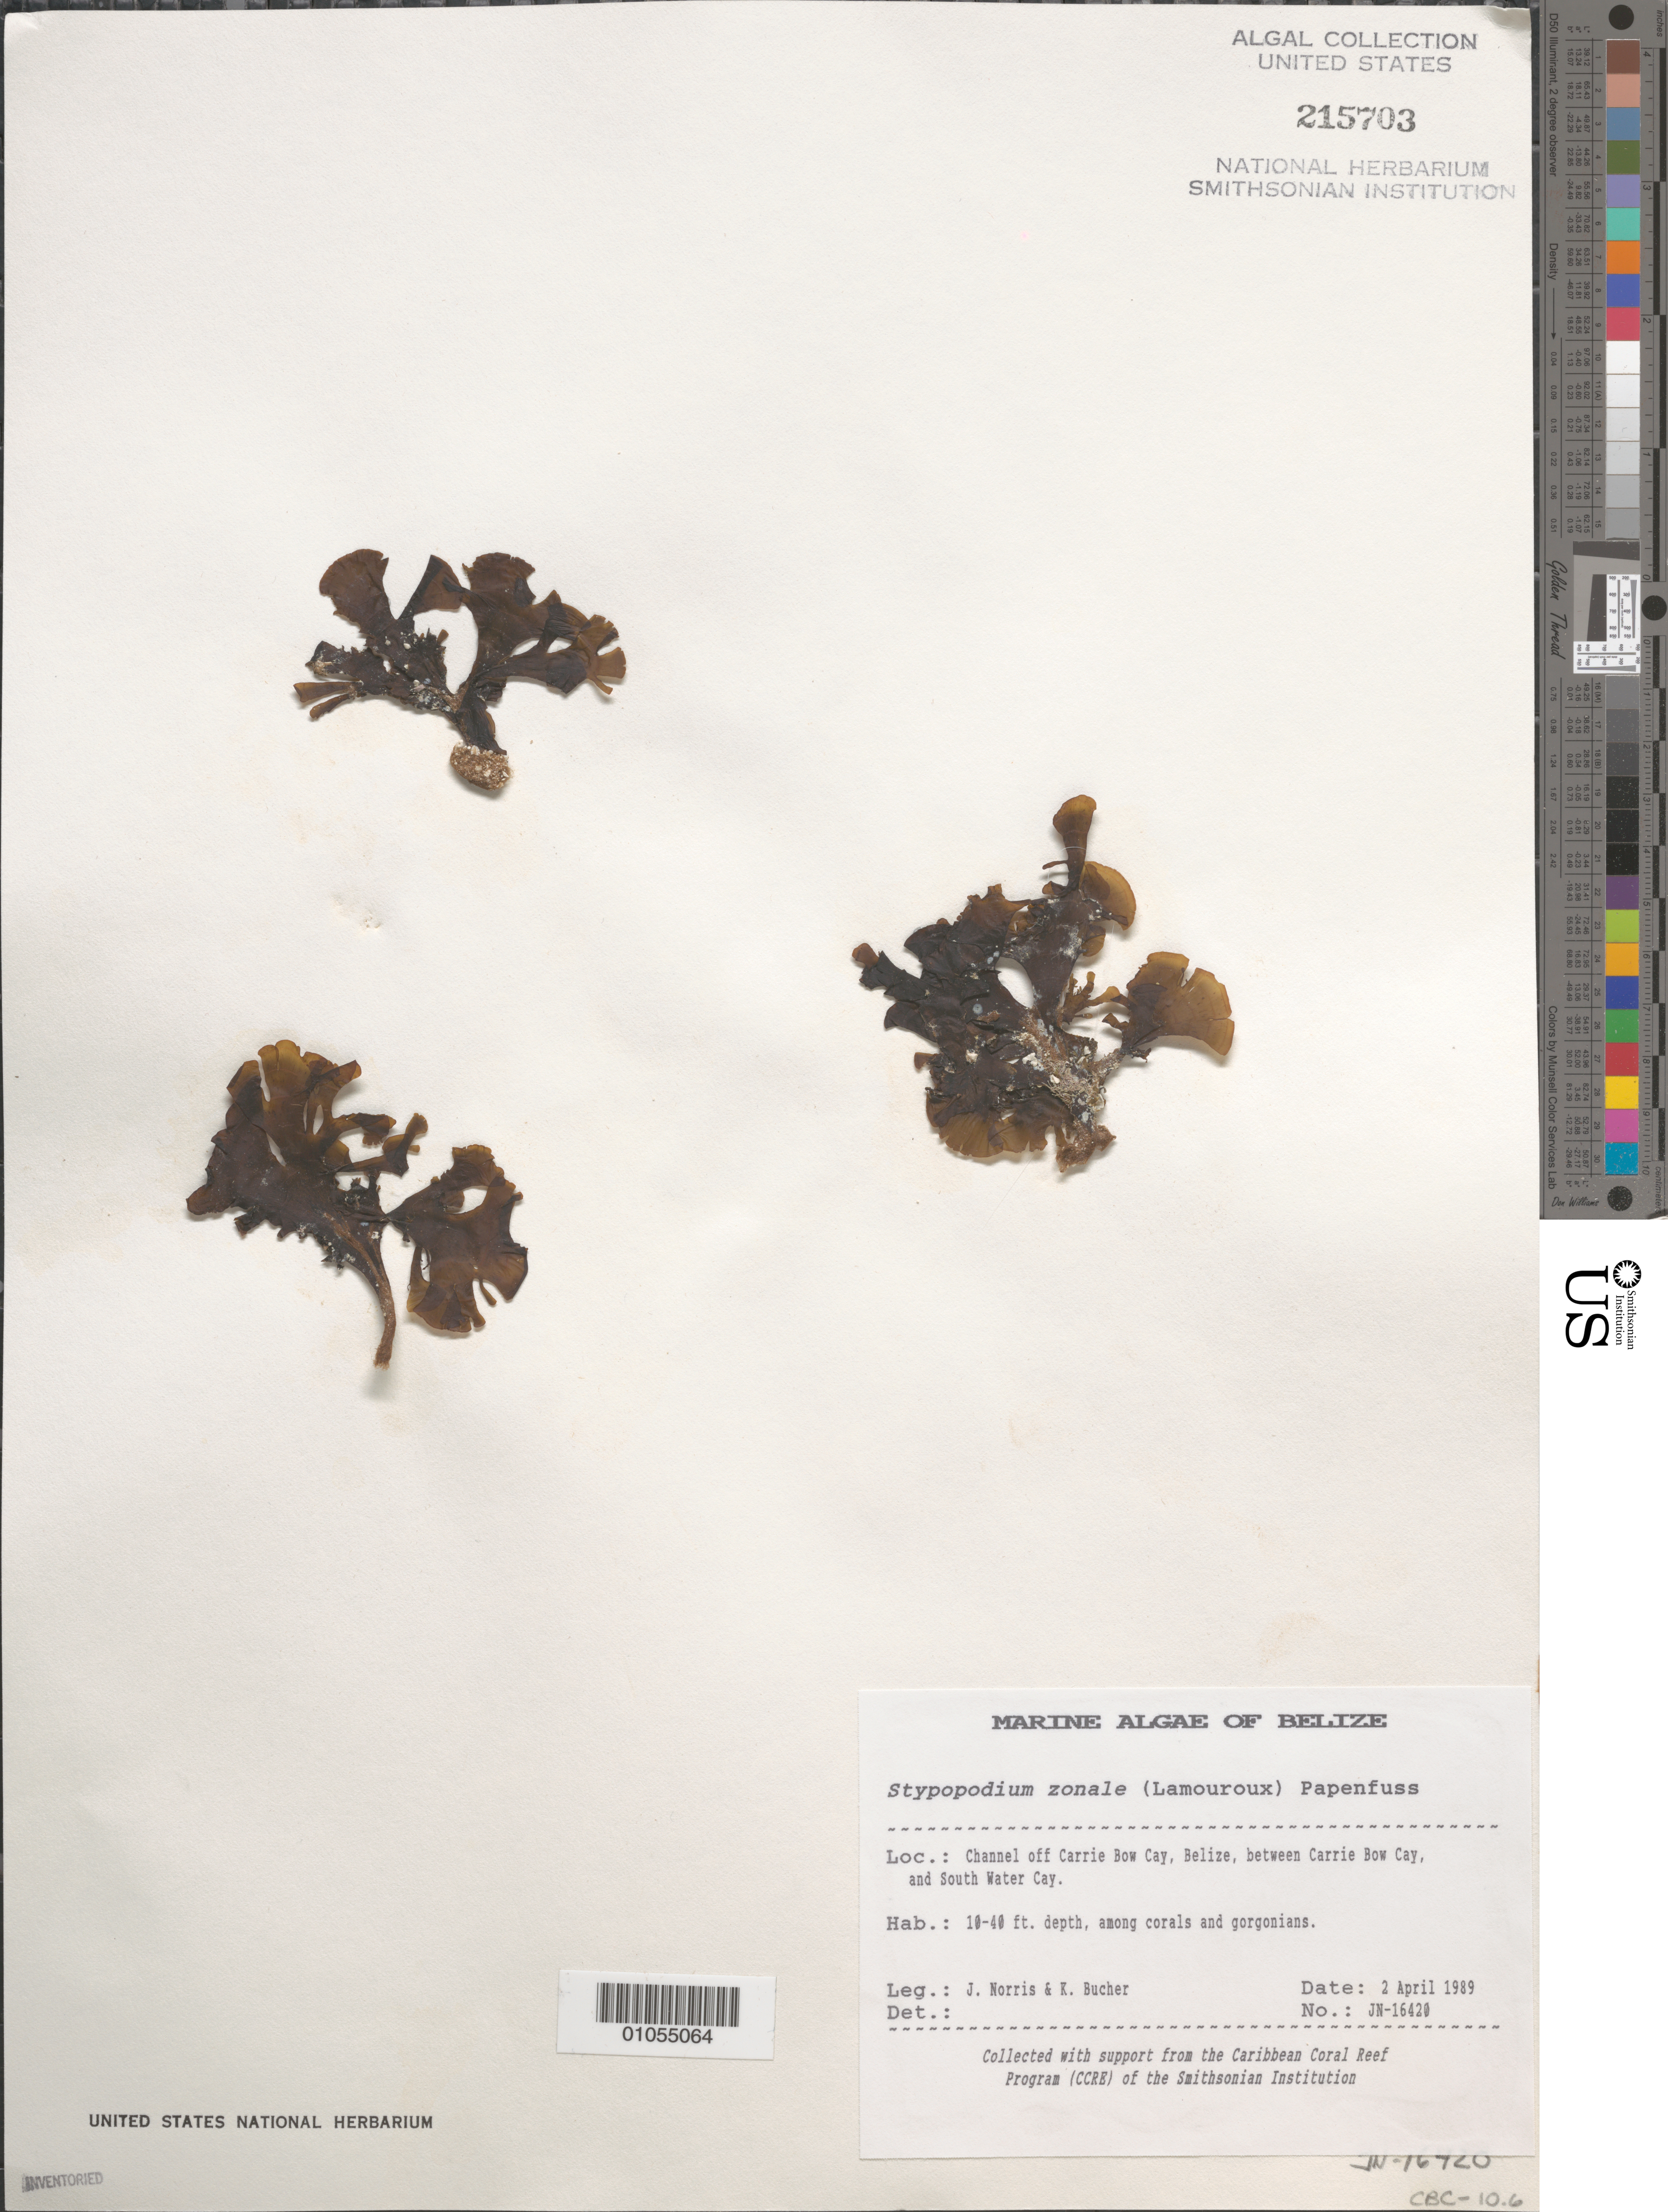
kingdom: Chromista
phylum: Ochrophyta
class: Phaeophyceae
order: Dictyotales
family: Dictyotaceae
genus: Stypopodium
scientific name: Stypopodium zonale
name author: (J.V.Lamouroux) Papenf.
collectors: J. N. Norris & K. E. Bucher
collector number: JN-16420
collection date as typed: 02 Apr 1989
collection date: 1989-04-02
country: Belize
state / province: Stann Creek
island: Carrie Bow Cay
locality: Channel off Carrie Bow Cay, between Carrie Bow Cay and South Water Cay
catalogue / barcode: US 215703